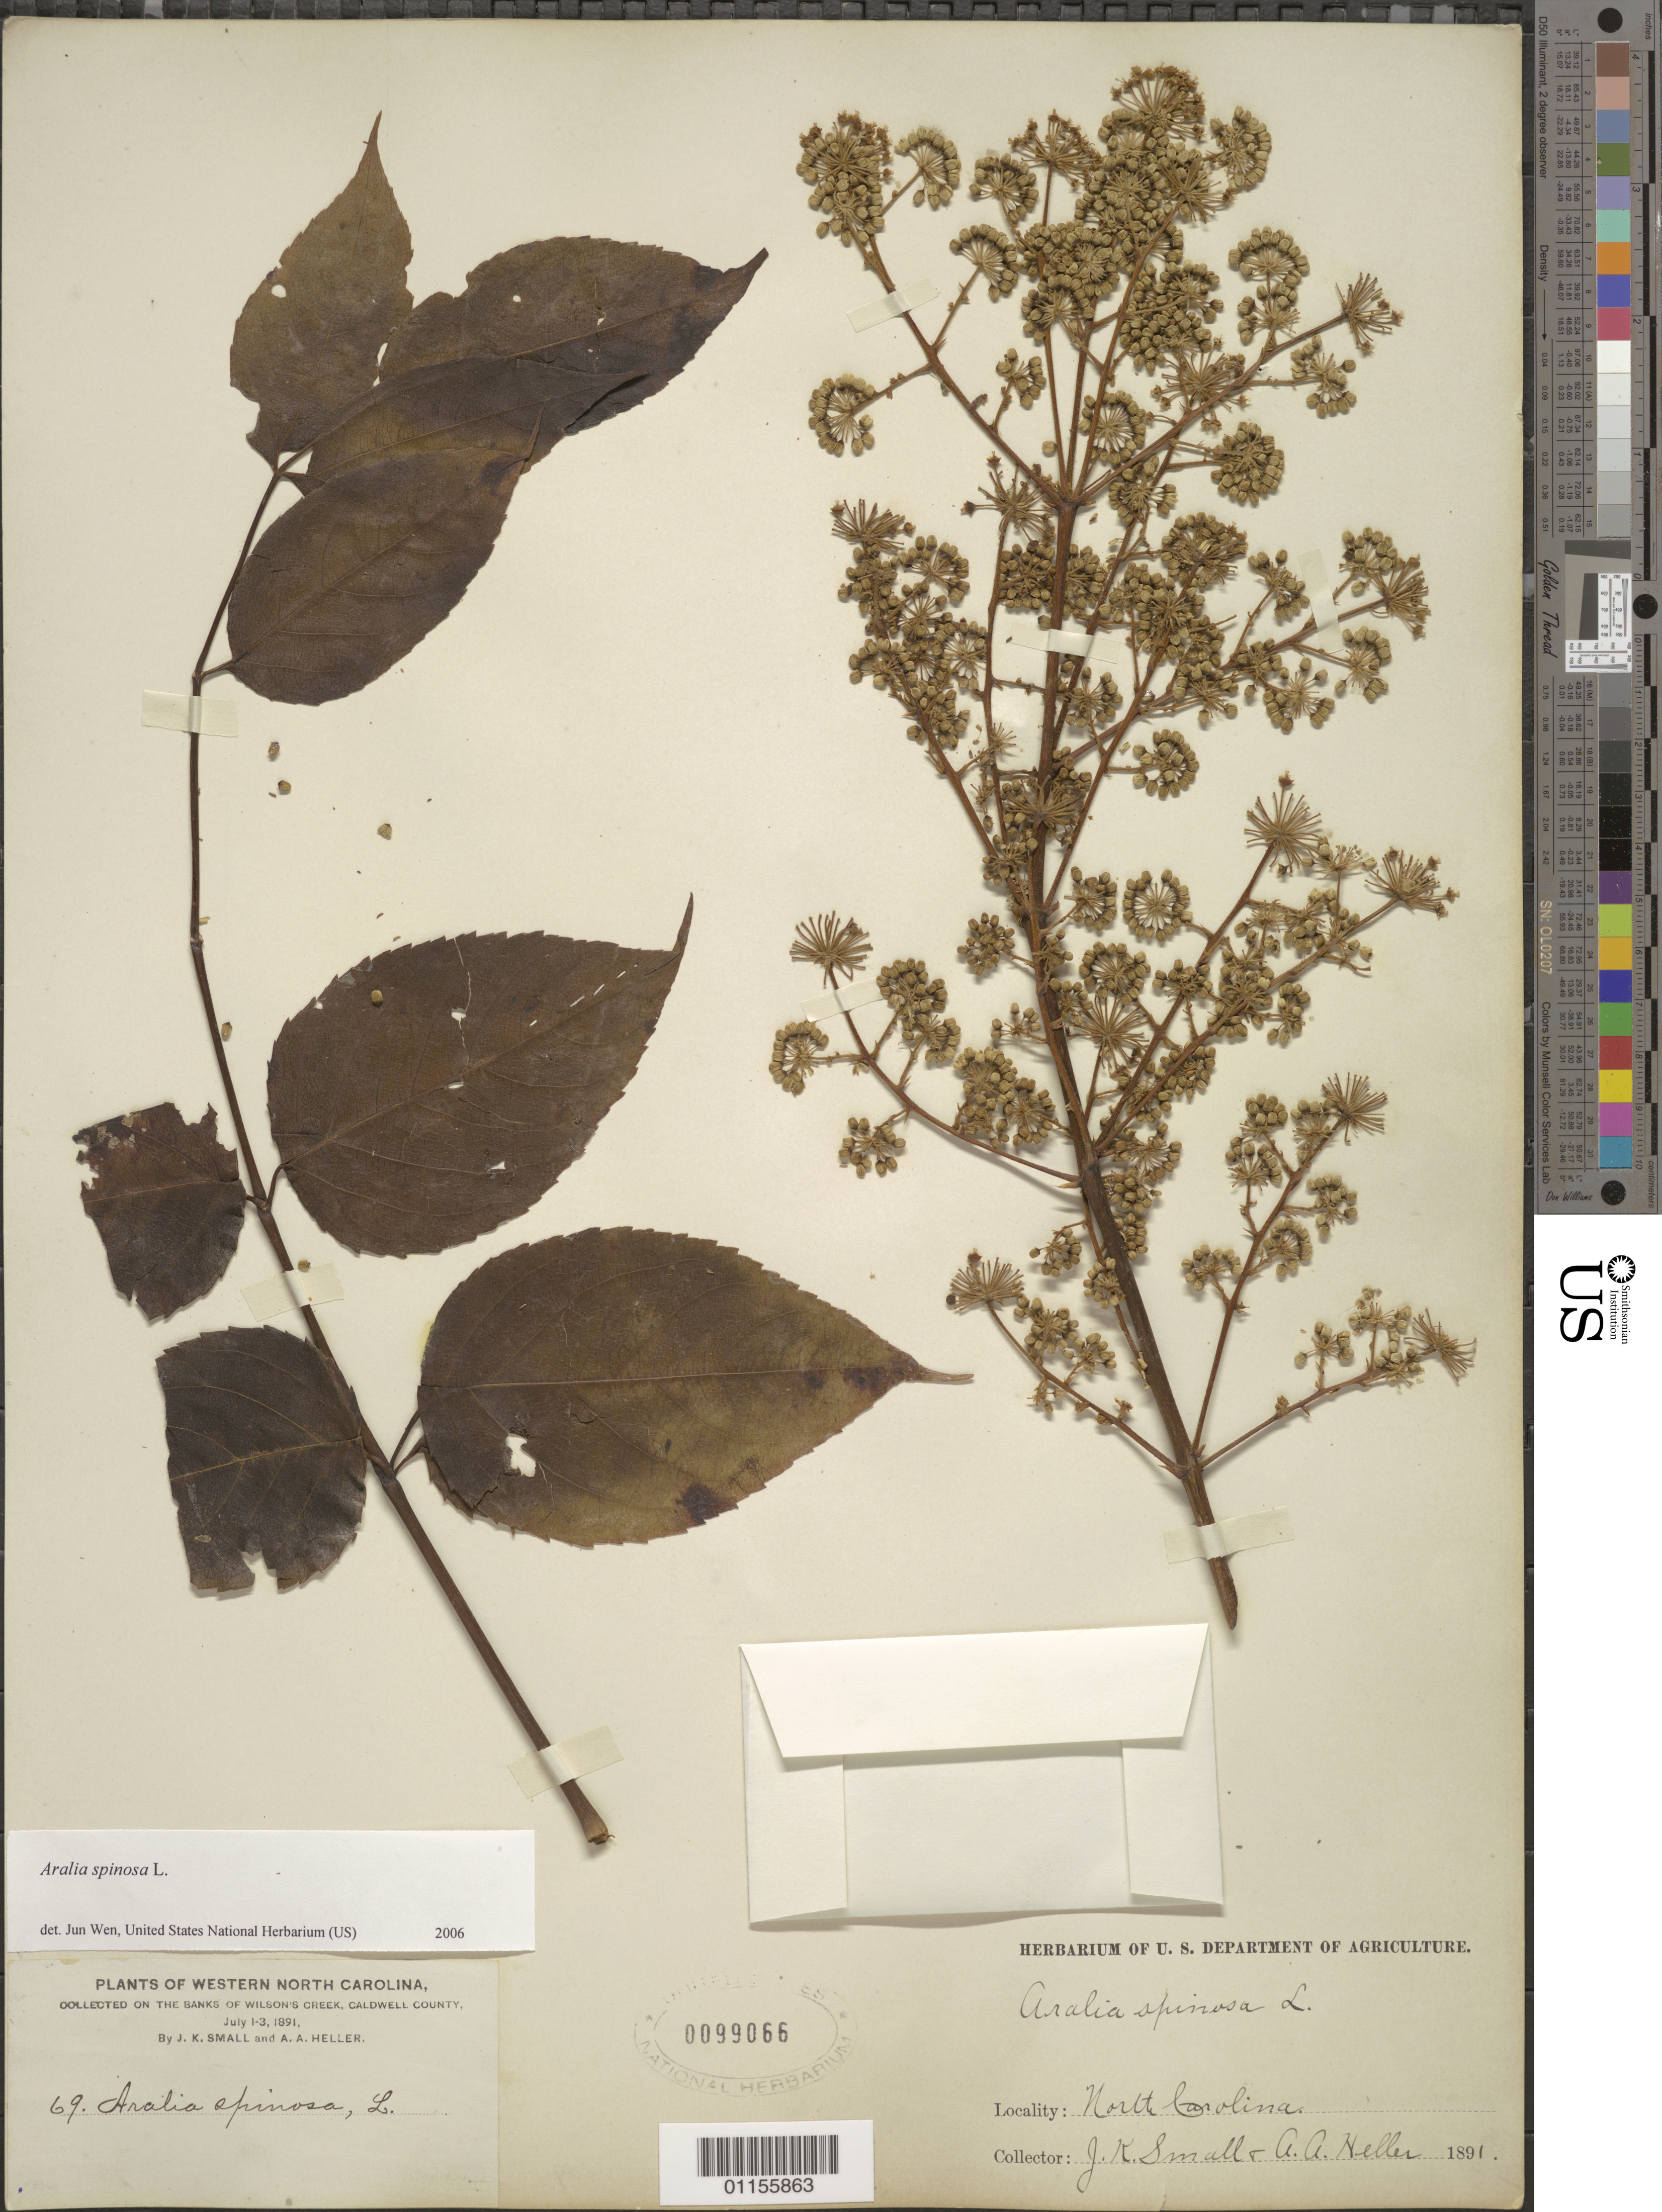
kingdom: Plantae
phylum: Tracheophyta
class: Magnoliopsida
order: Apiales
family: Araliaceae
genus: Aralia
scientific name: Aralia spinosa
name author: L.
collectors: J. K. Small & A. A. Heller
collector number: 69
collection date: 1891-07-01/1891-07-03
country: United States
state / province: North Carolina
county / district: Caldwell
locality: Wilson Creek.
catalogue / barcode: US 99066